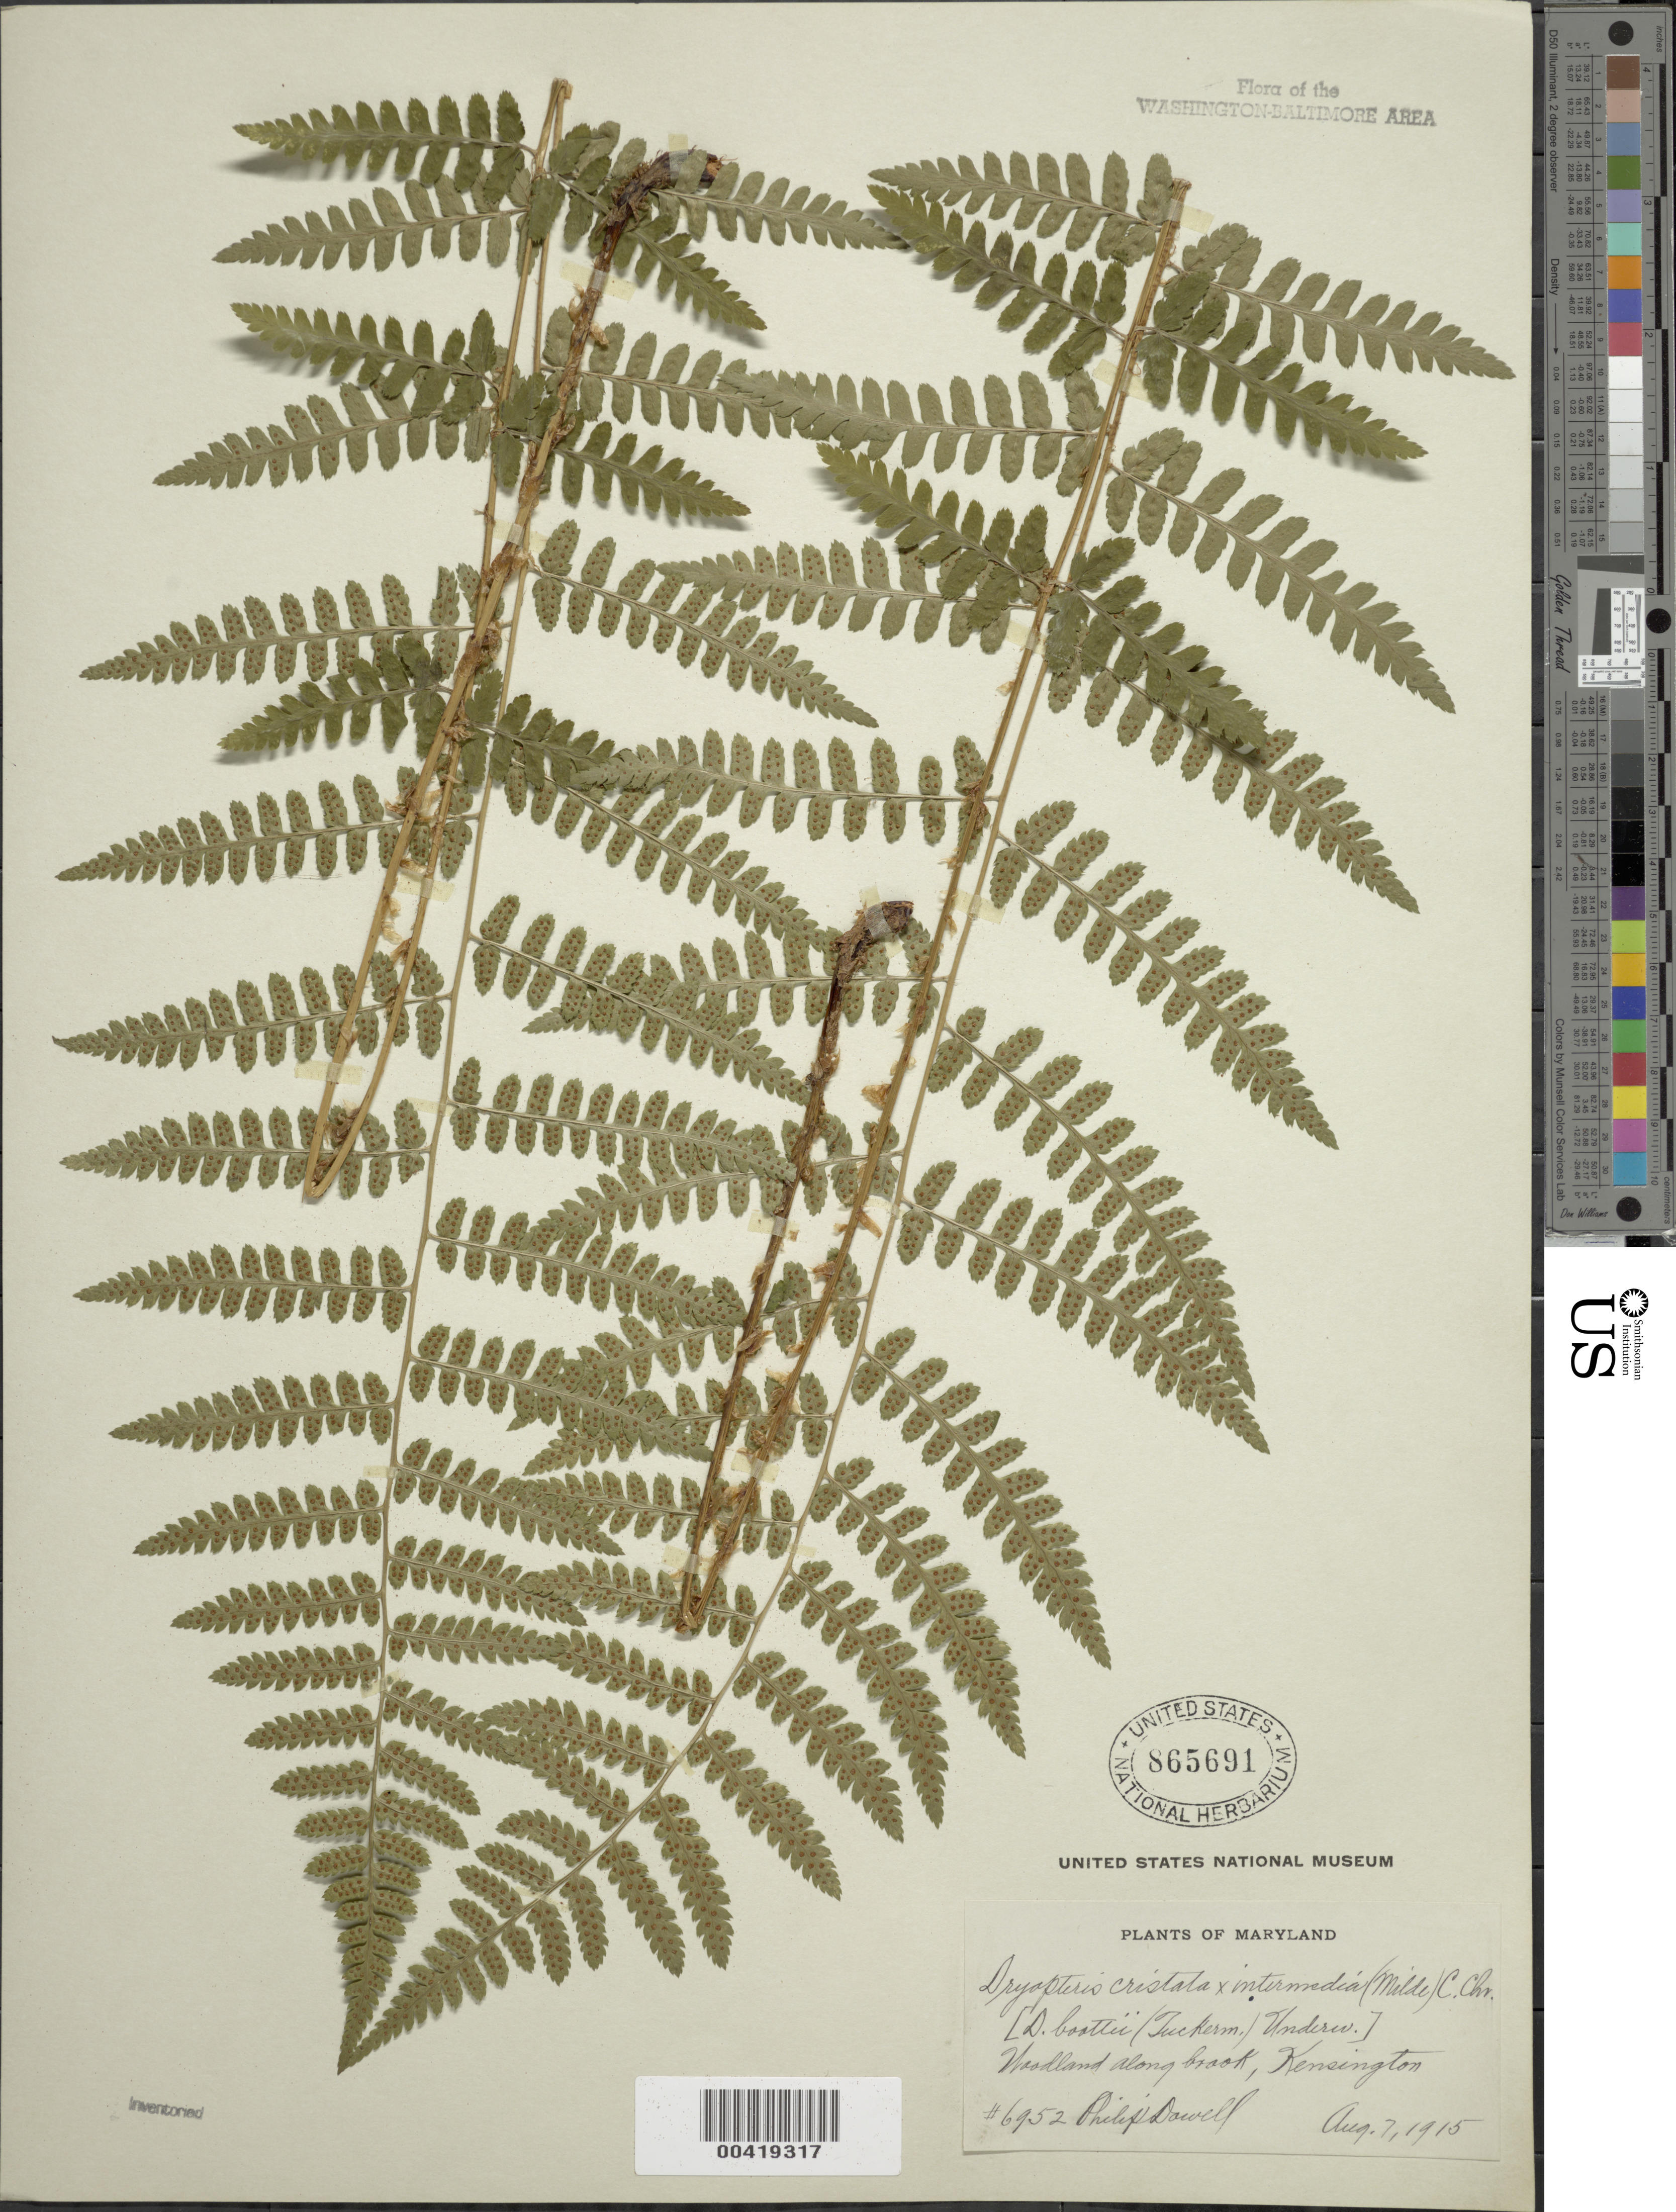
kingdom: Plantae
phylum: Tracheophyta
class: Polypodiopsida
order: Polypodiales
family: Dryopteridaceae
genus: Dryopteris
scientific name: Dryopteris x boottii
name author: Underw.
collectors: P. Dowell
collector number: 6952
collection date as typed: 07 Aug 1915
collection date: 1915-08-07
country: United States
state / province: Maryland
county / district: Montgomery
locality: Kensington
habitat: Woodland along brook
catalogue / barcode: US 865691